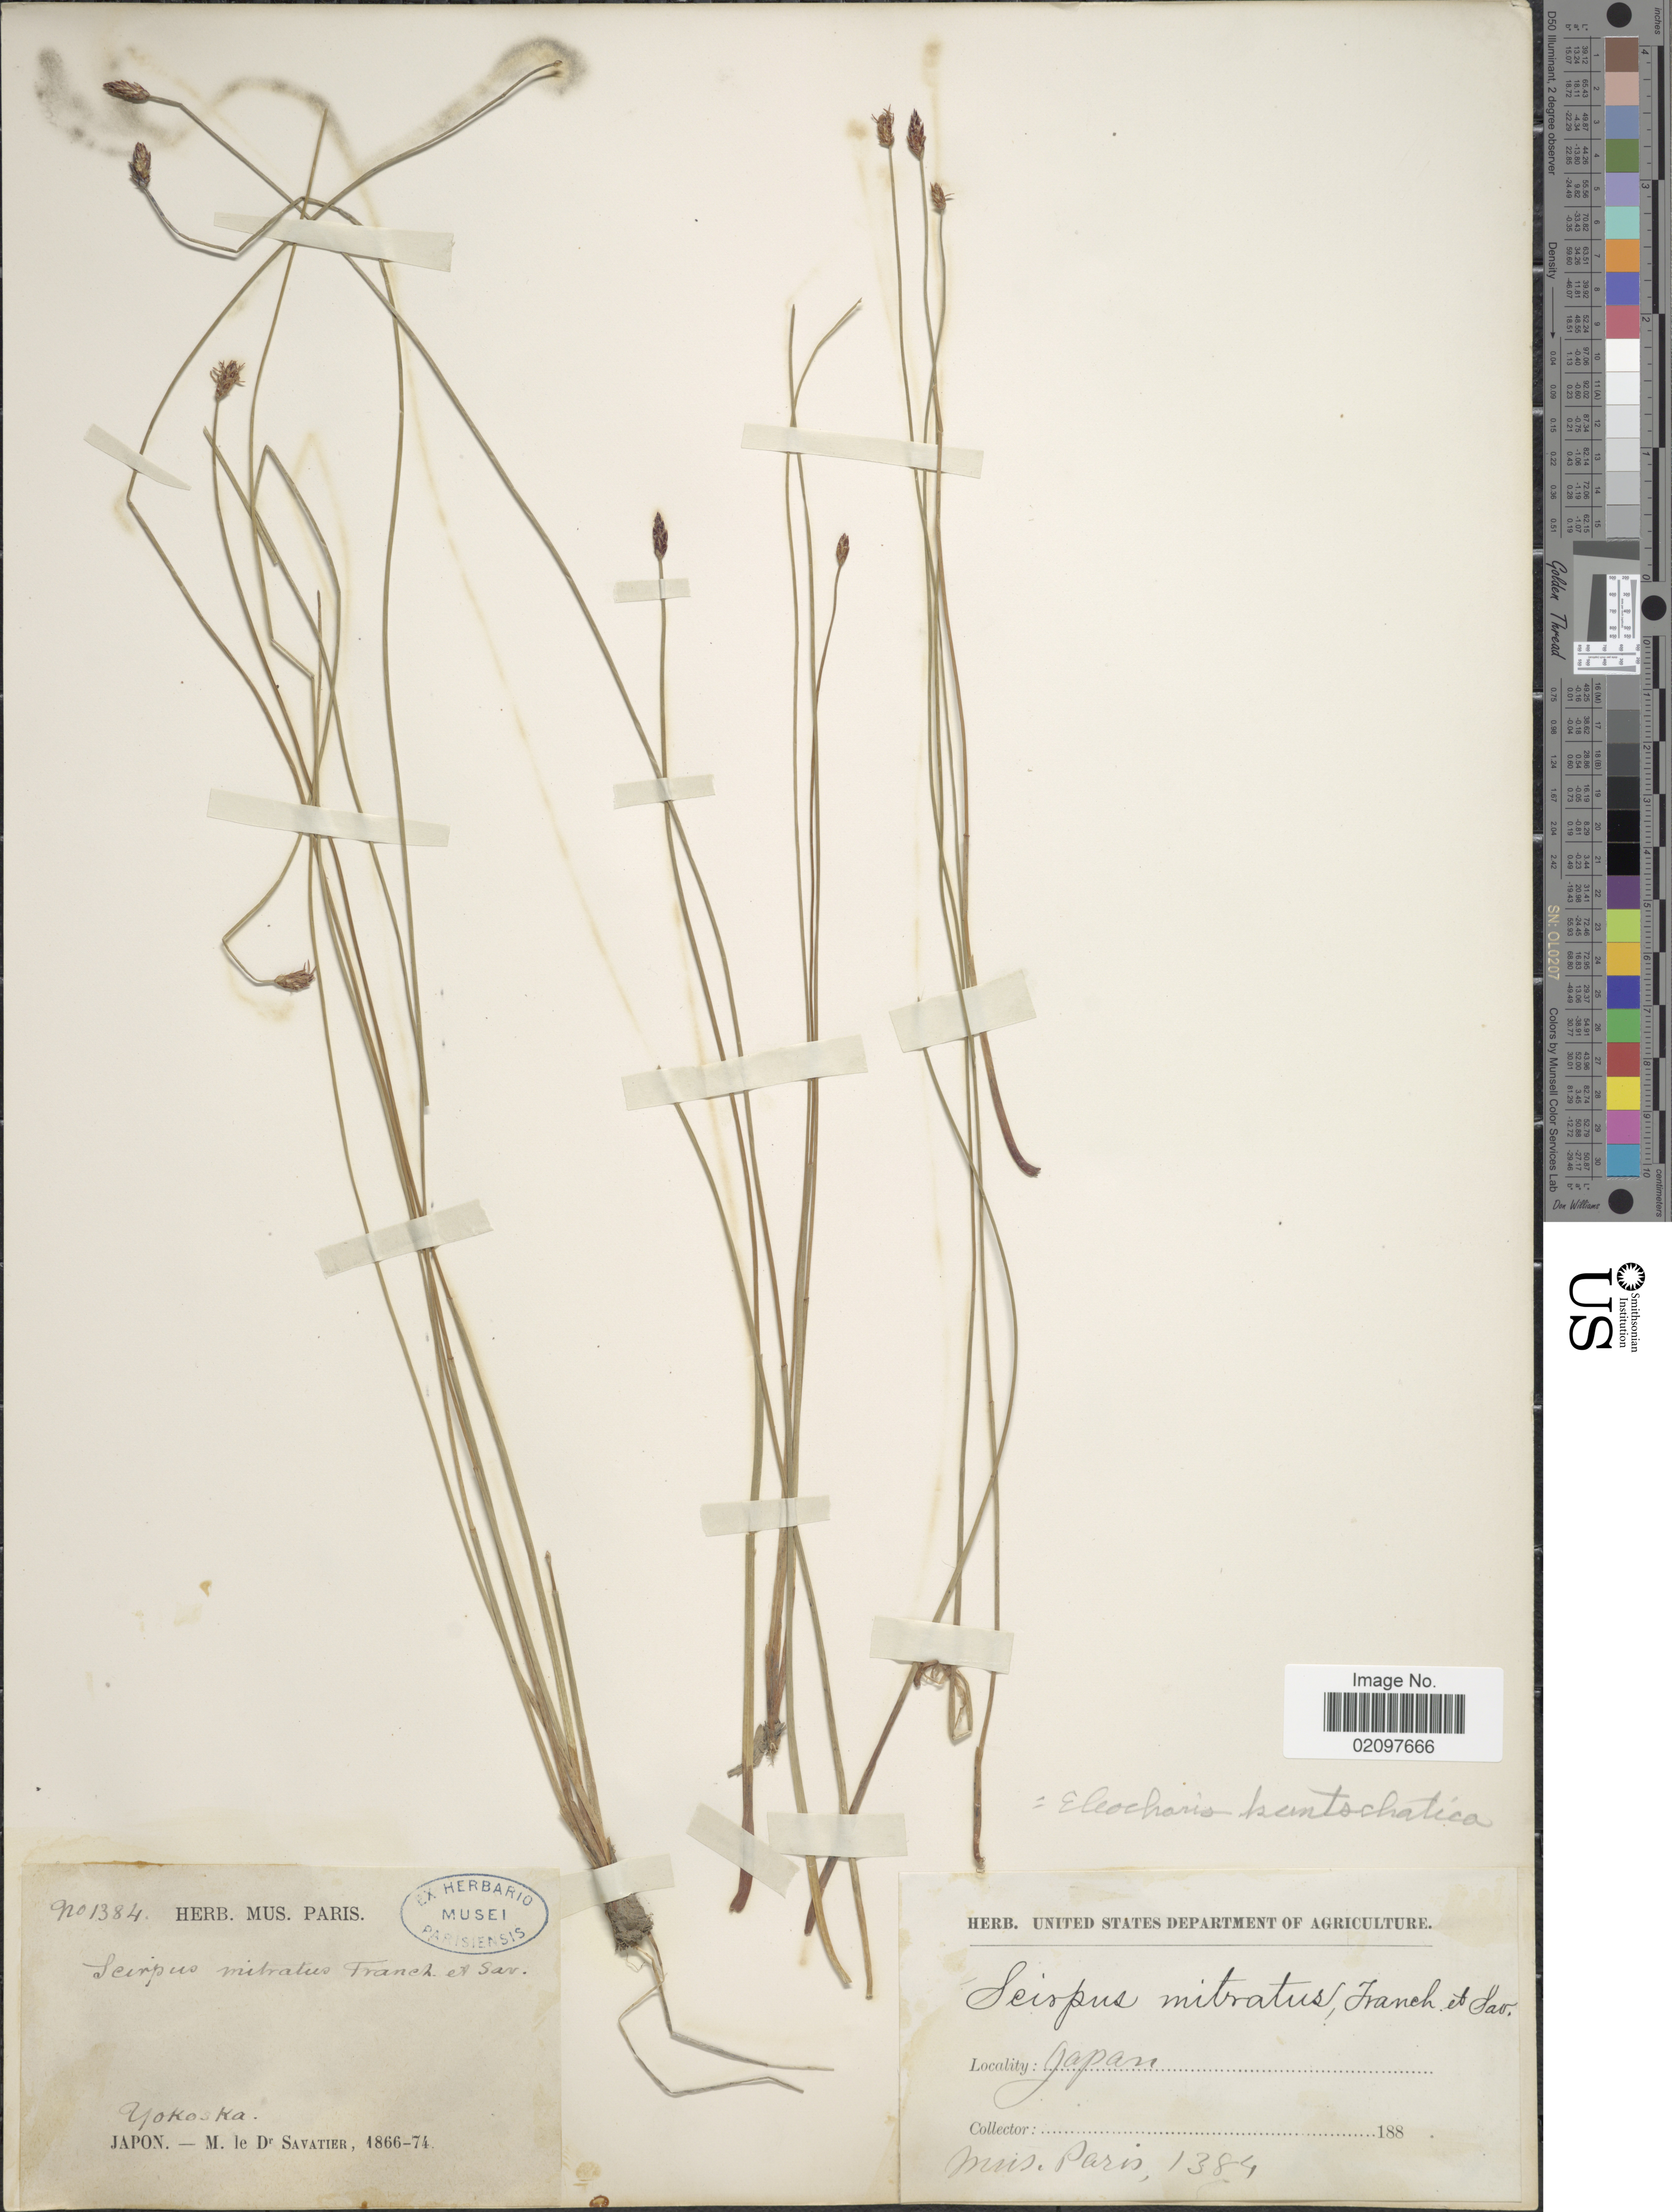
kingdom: Plantae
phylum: Tracheophyta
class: Liliopsida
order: Poales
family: Cyperaceae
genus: Eleocharis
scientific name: Eleocharis kamtschatica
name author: (C.A. Mey.) Kom.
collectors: M. Savatier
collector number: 1384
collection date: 1866/1874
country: Japan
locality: Yoko-ka